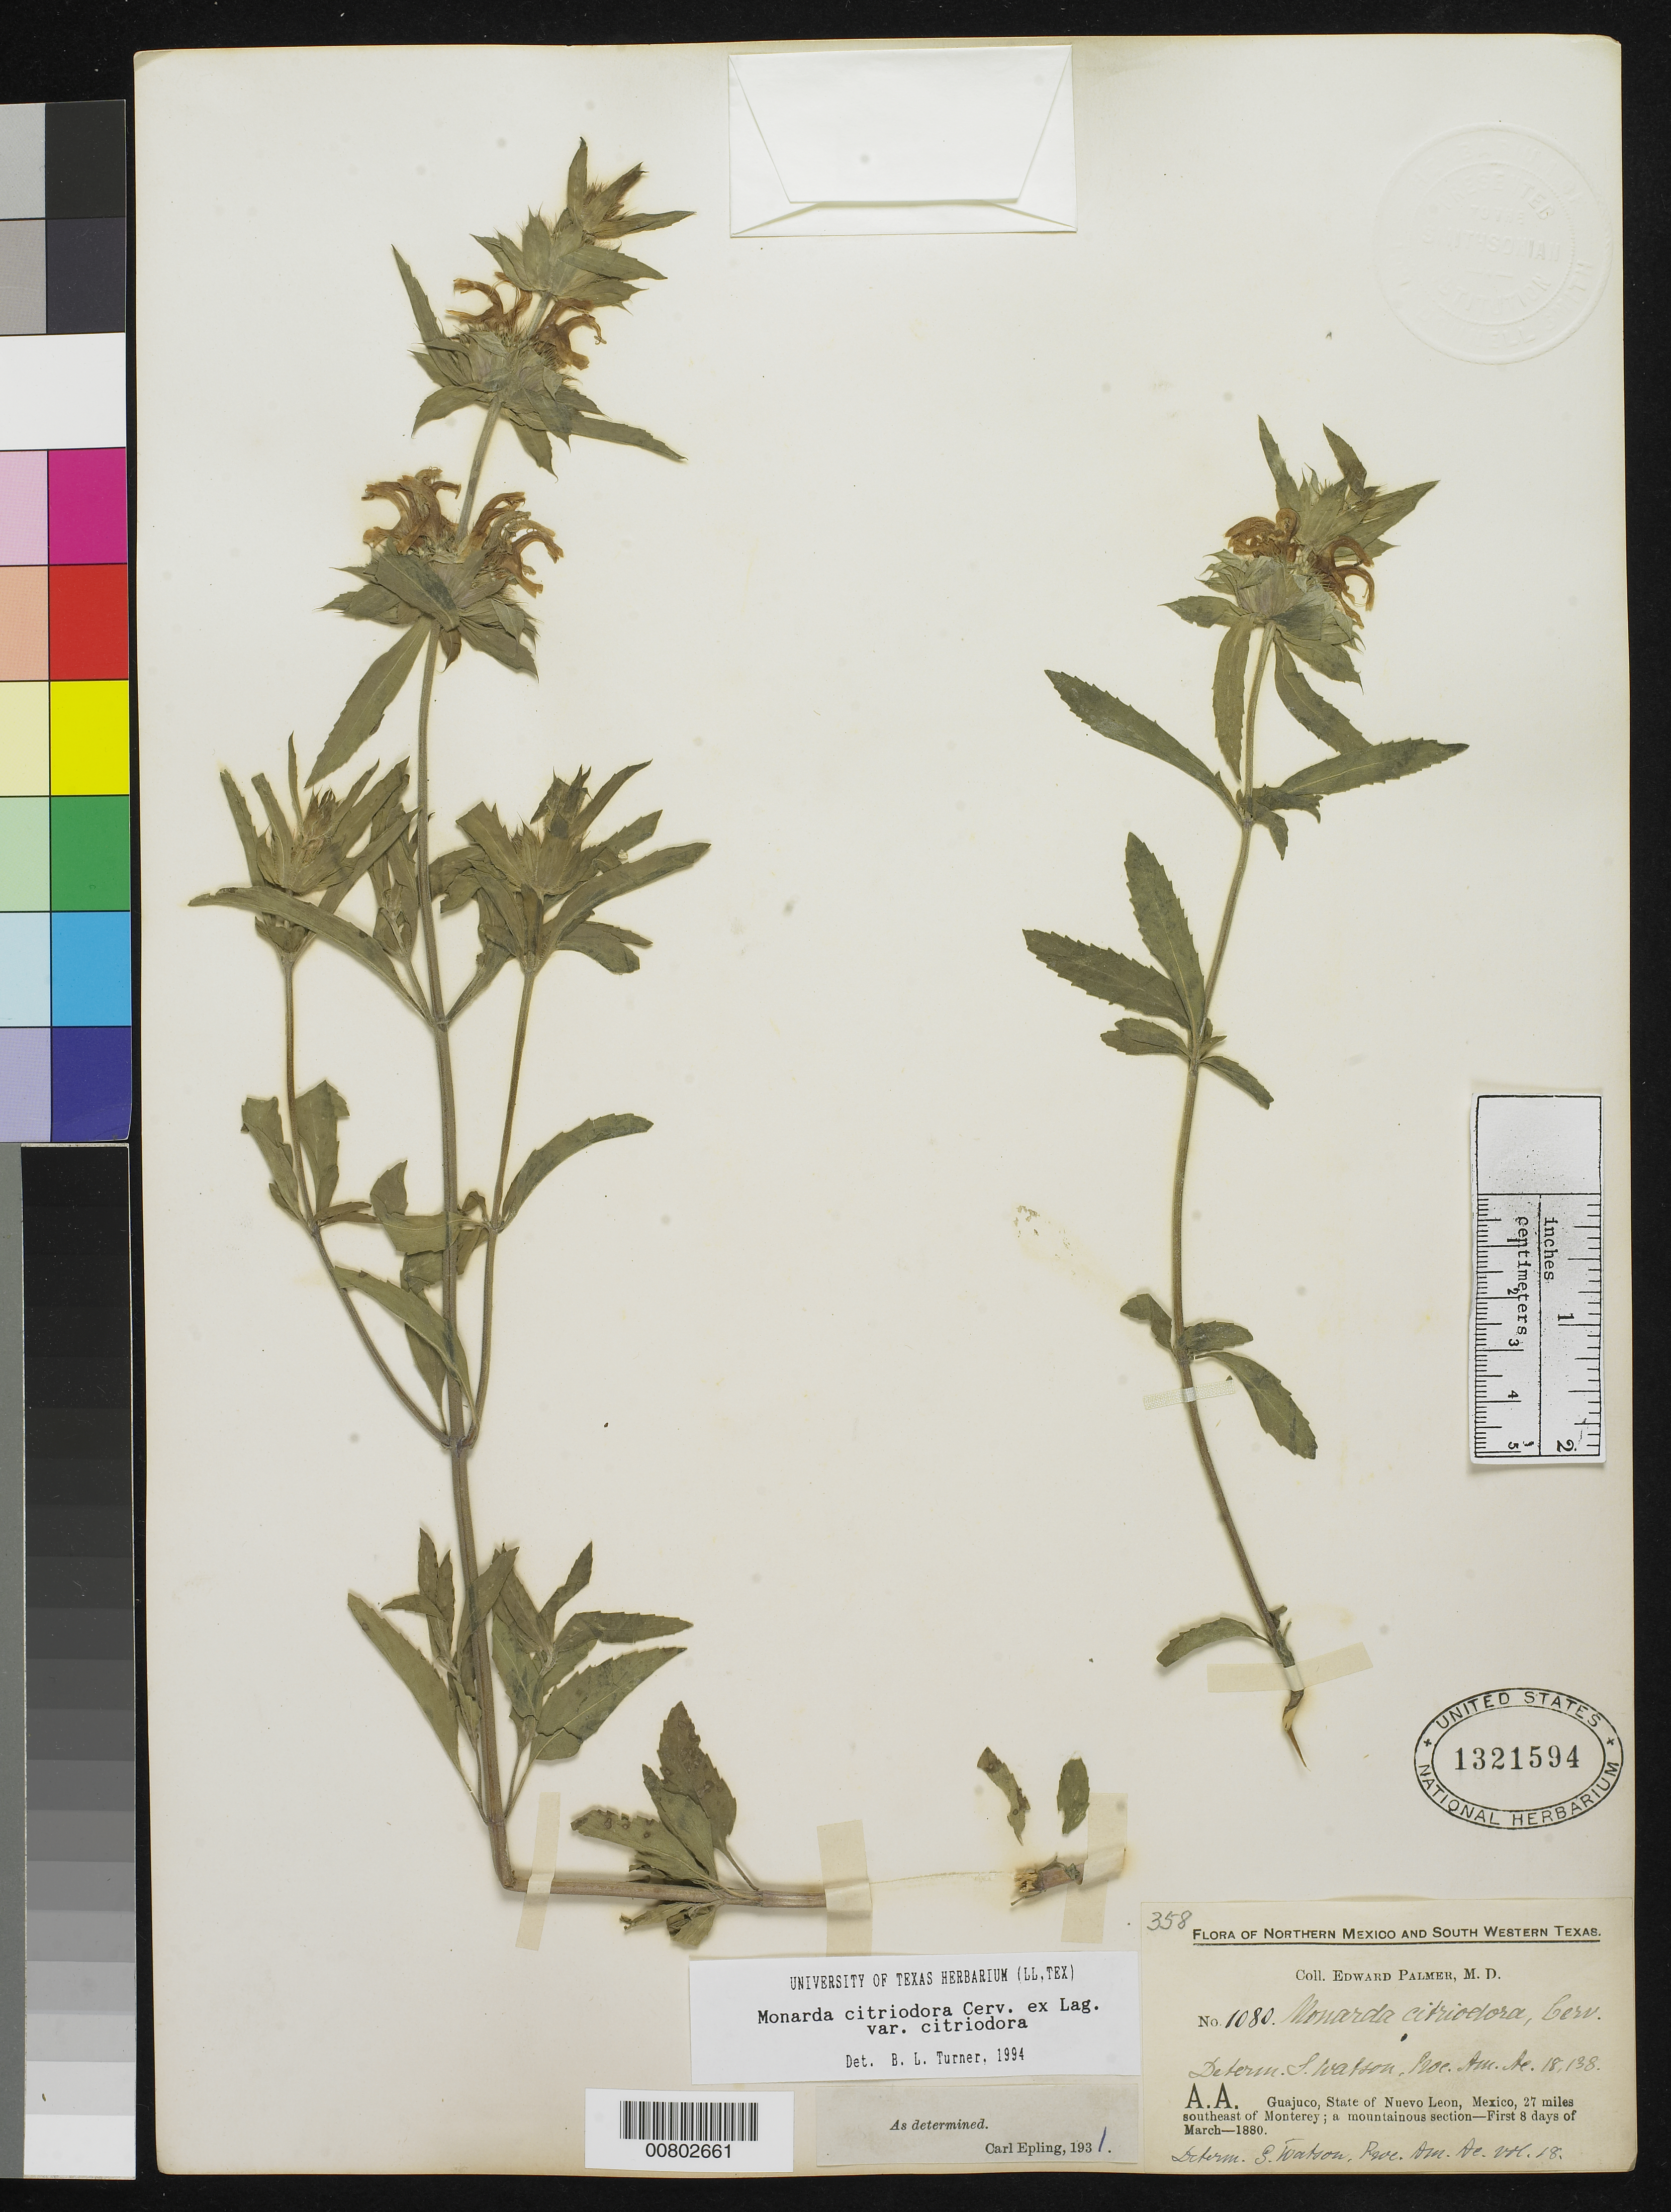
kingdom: Plantae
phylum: Tracheophyta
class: Magnoliopsida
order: Lamiales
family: Lamiaceae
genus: Monarda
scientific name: Monarda citriodora var. citriodora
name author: Cerv. ex Lag.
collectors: E. Palmer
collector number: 1080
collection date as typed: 01 Mar 1880 to 08 Mar 1880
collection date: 1880-03-01/1880-03-08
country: Mexico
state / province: Nuevo León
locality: A.A. Guajuaco, Nuevo León, 27 miles southeast of Monterrey; a mountainous section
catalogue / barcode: US 1321594